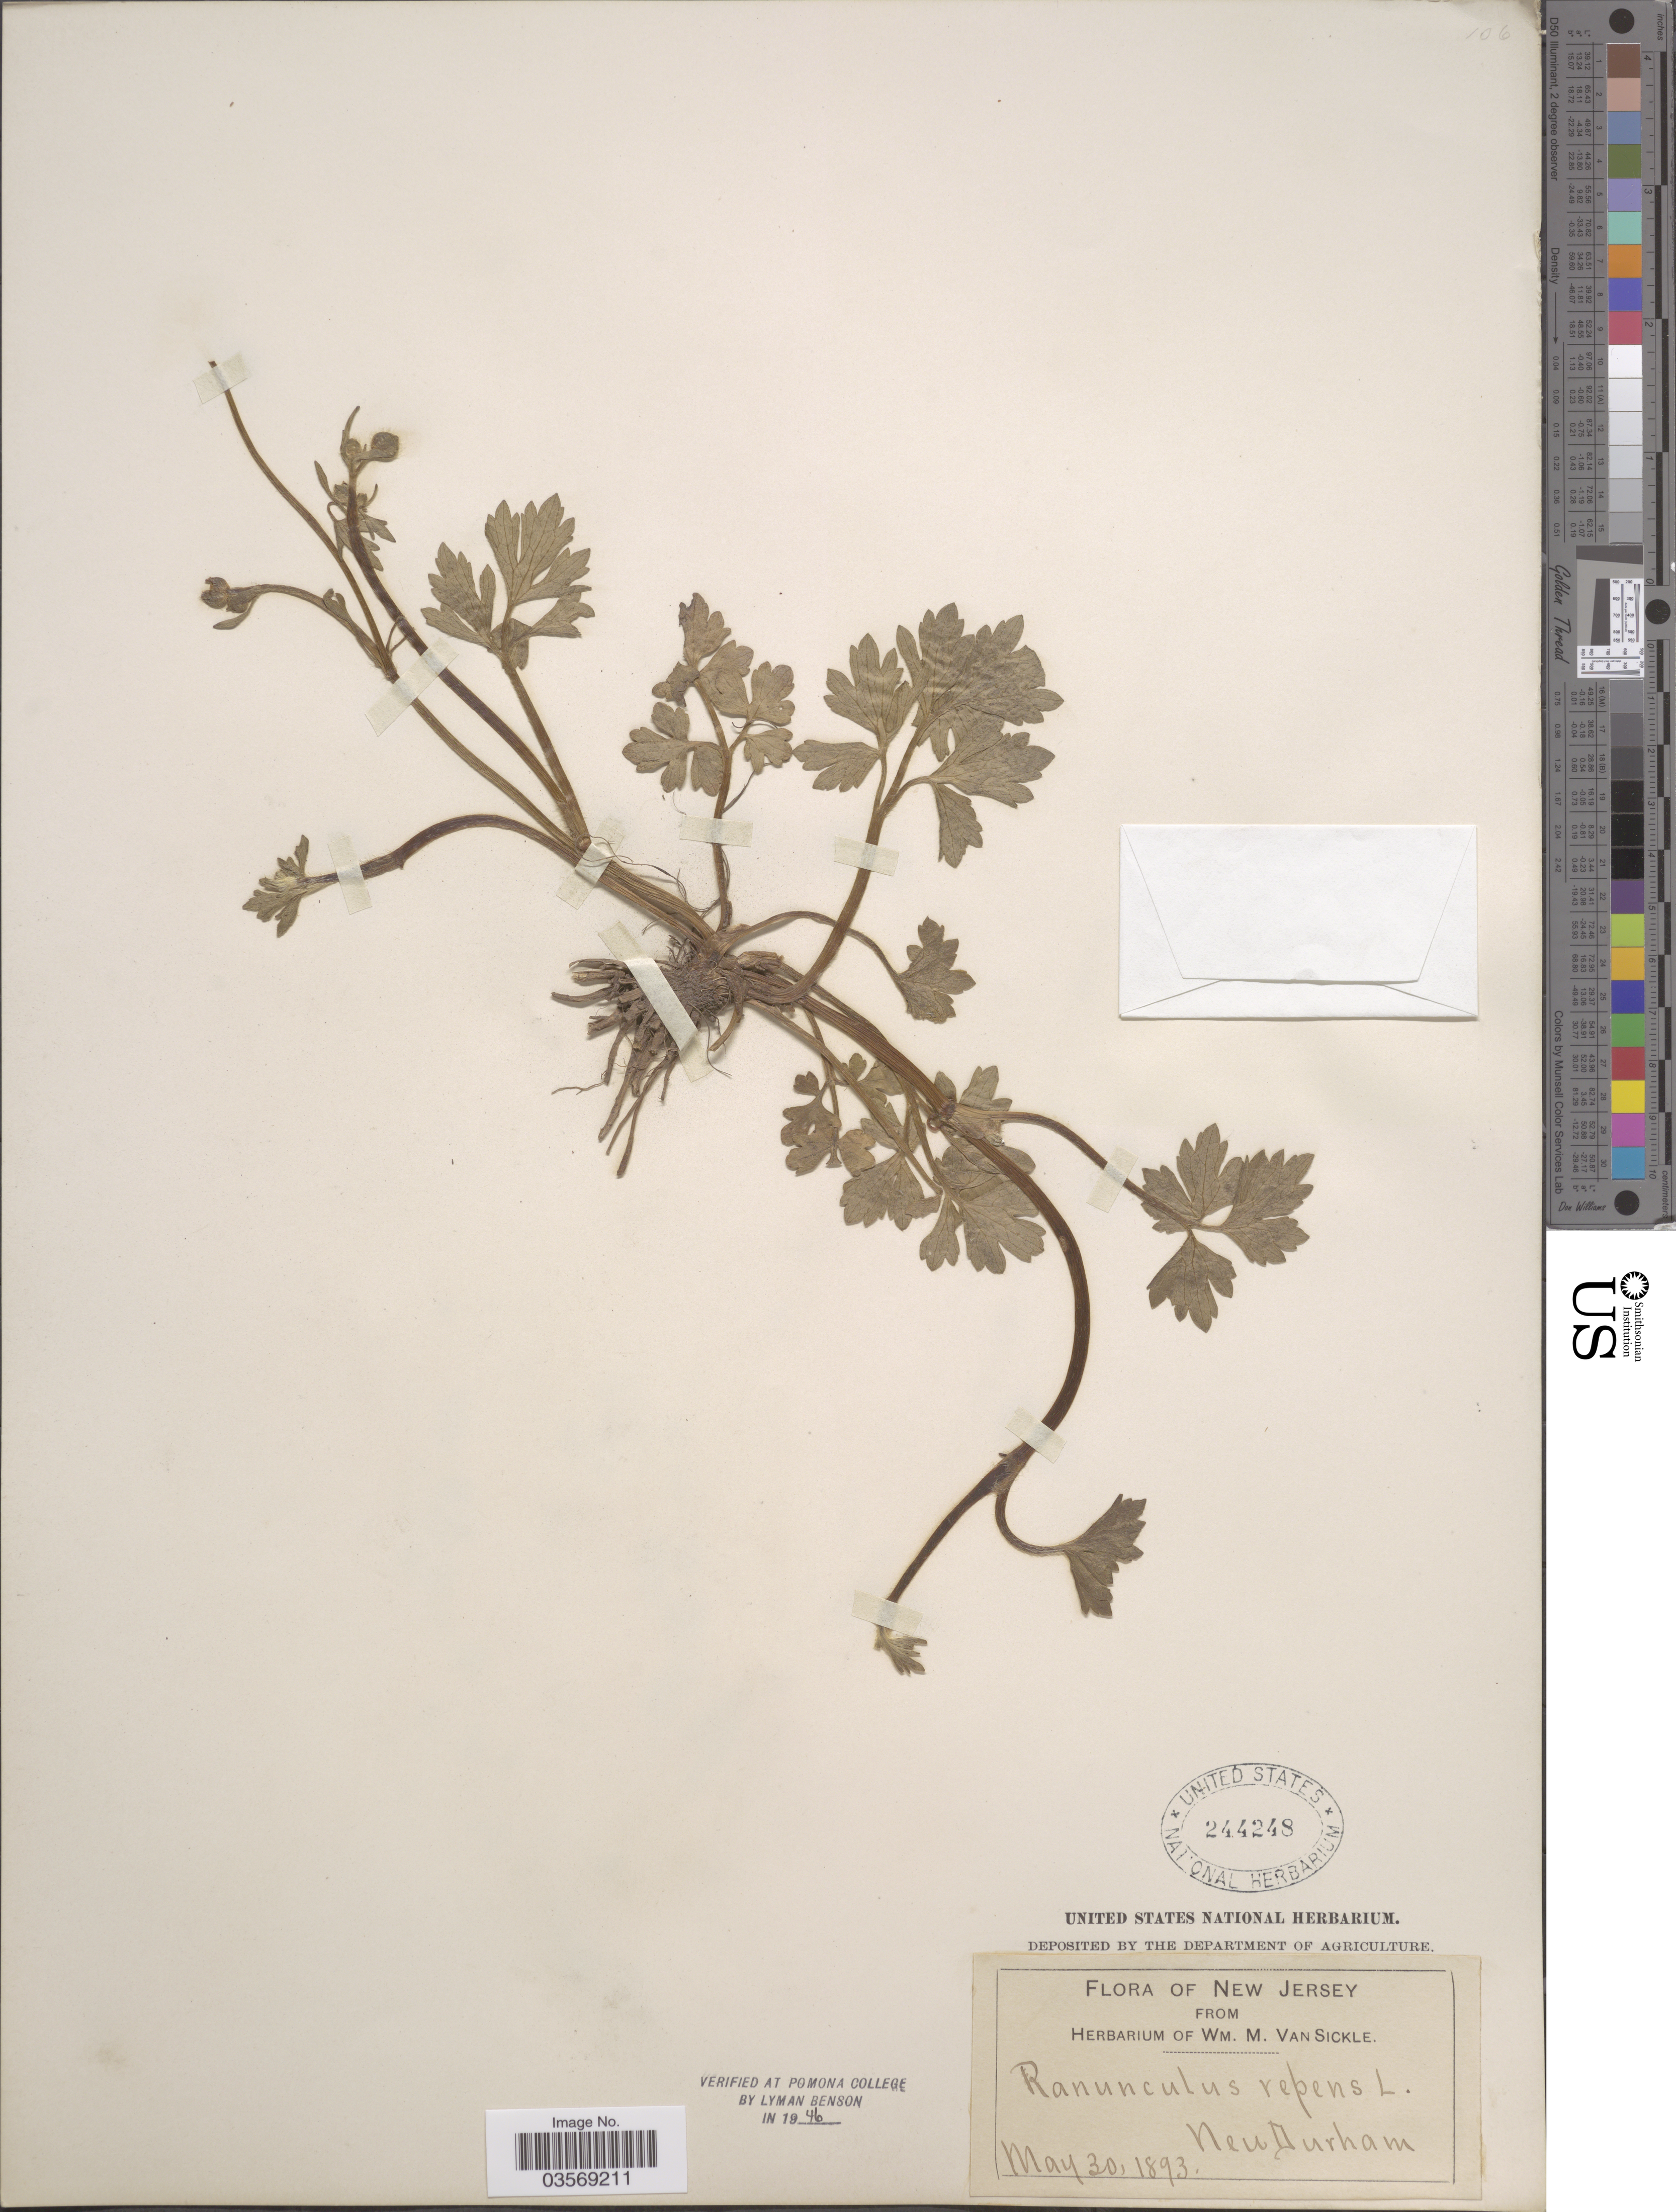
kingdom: Plantae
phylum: Tracheophyta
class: Magnoliopsida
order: Ranunculales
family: Ranunculaceae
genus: Ranunculus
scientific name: Ranunculus repens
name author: L.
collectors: ex herb. Wm. M. Van Sickle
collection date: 1893-05-30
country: United States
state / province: New Jersey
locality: New Durham.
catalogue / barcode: US 244248